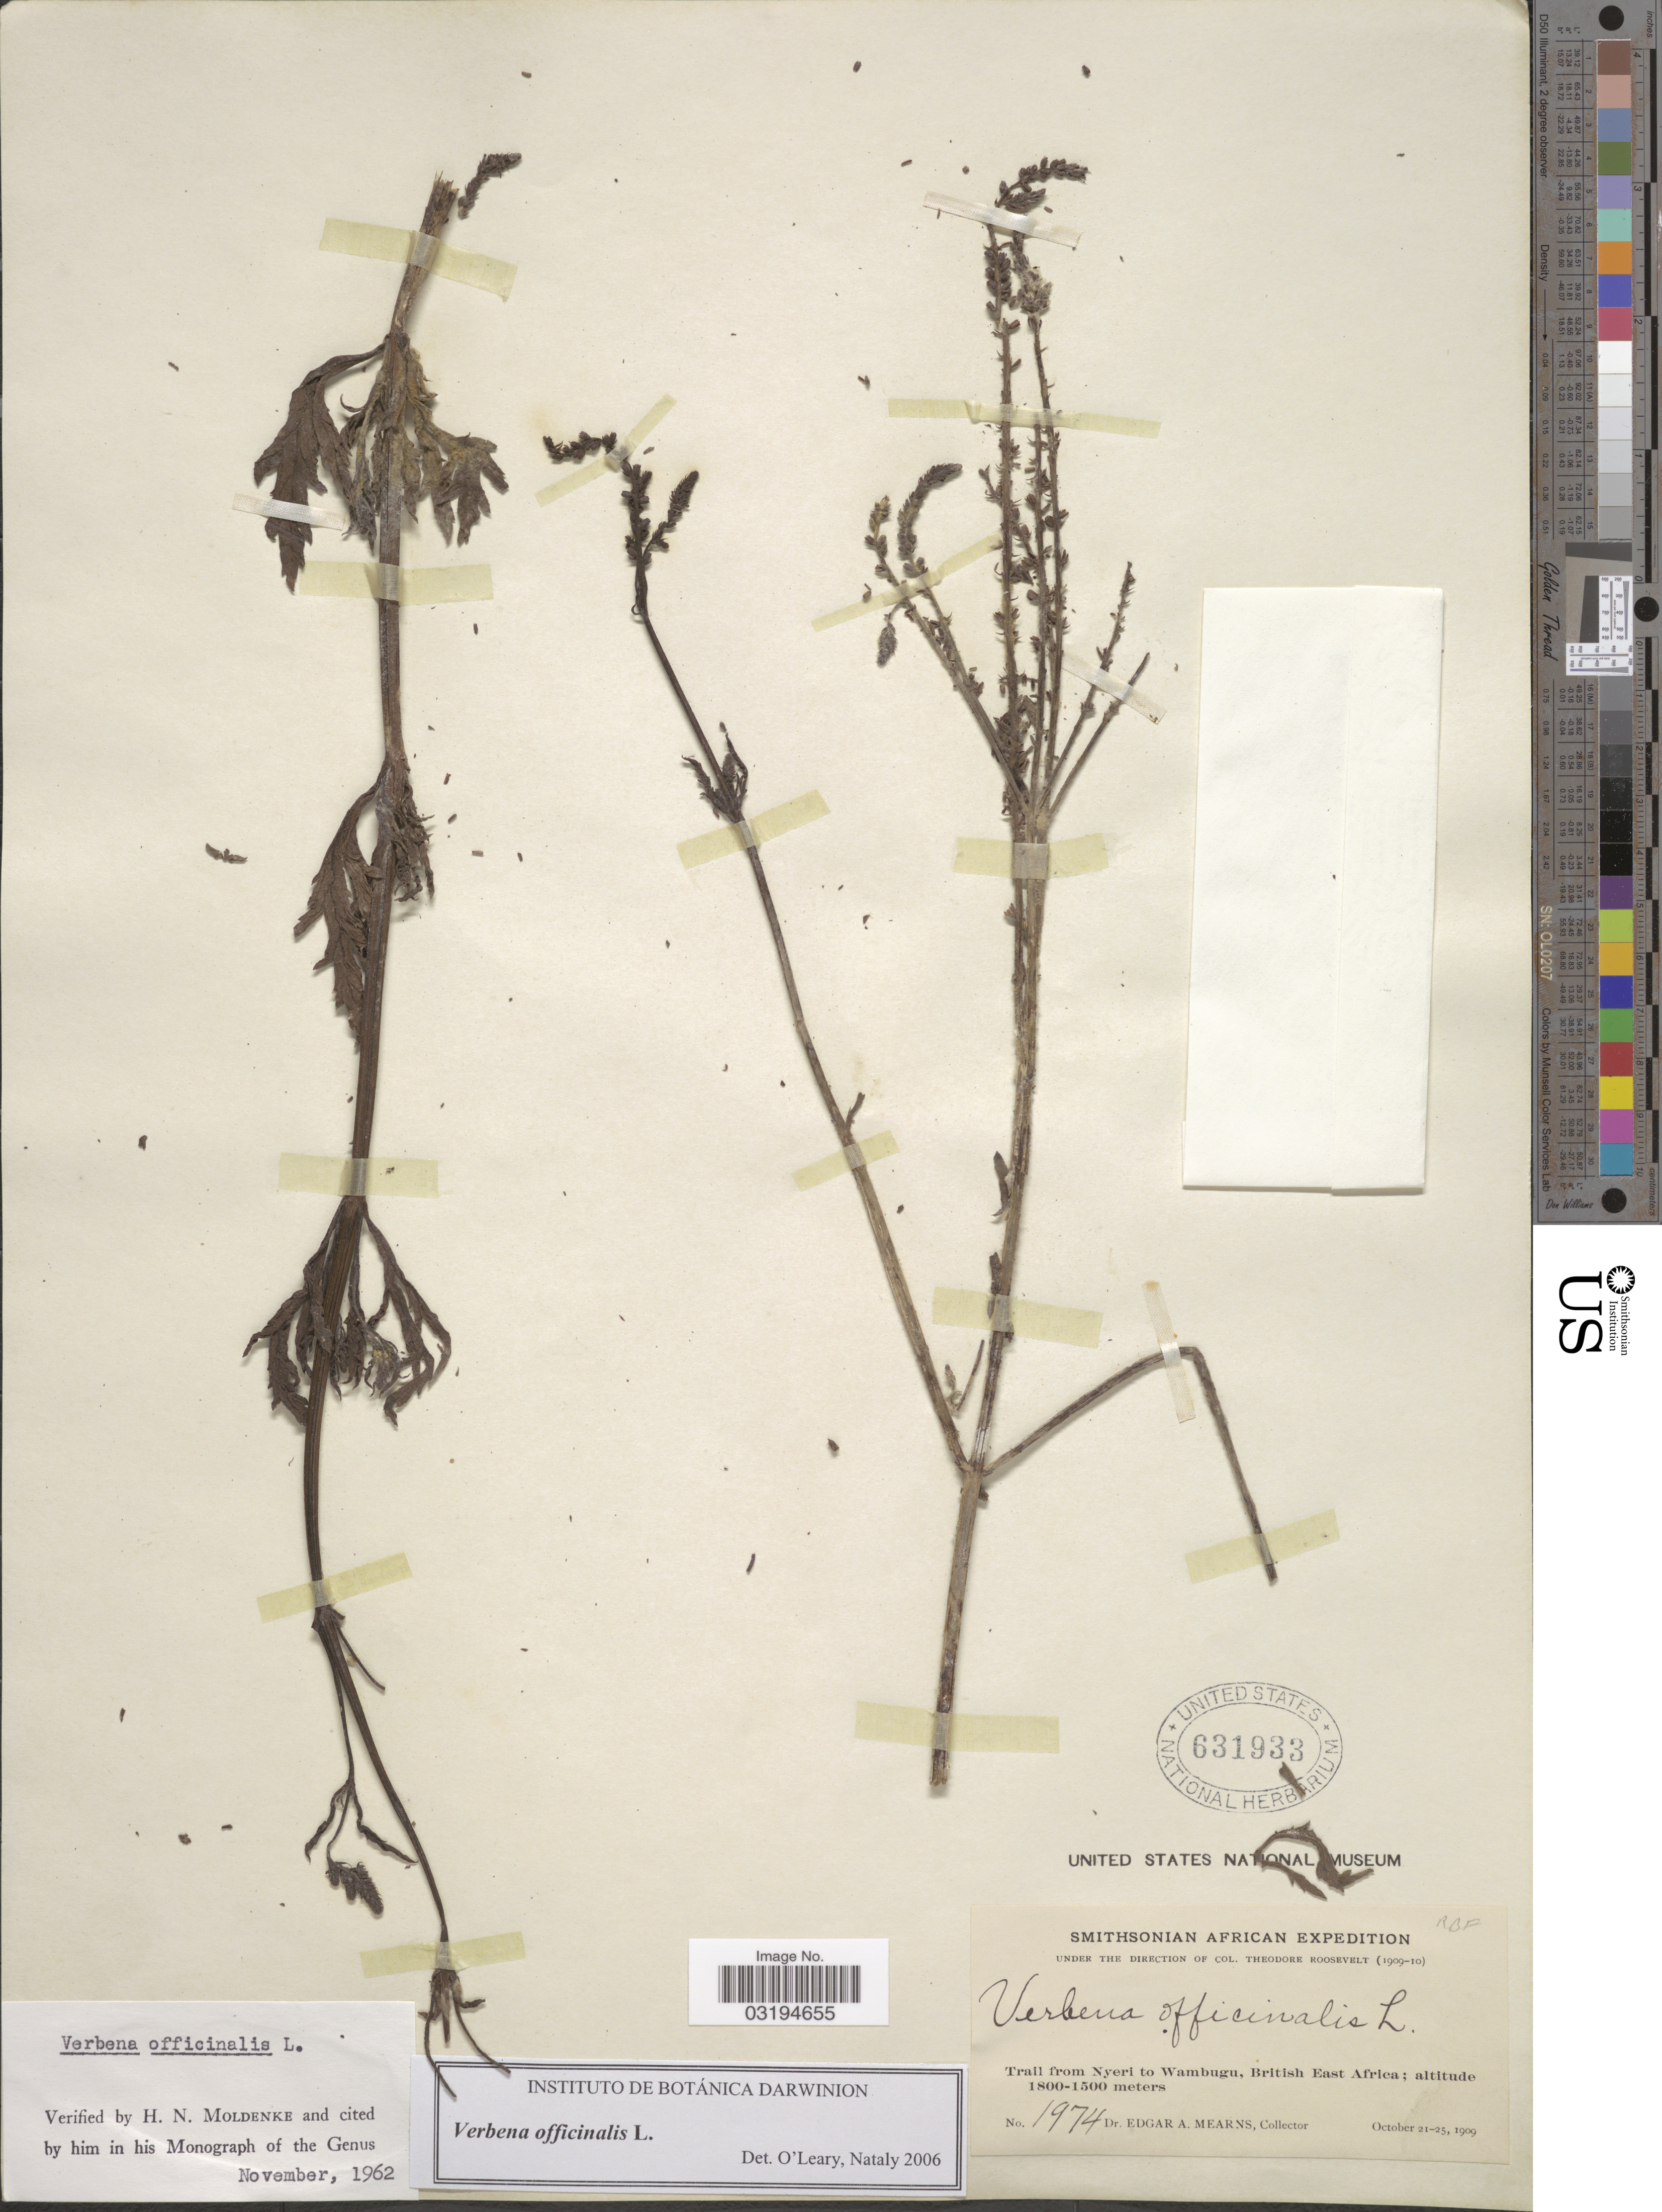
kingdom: Plantae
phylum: Tracheophyta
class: Magnoliopsida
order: Lamiales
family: Verbenaceae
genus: Verbena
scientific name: Verbena officinalis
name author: L.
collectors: E. A. Mearns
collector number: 1974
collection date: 1909-10-21/1909-10-25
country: Kenya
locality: Trail from Nyeri to Wambugu, British East Africa.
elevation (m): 1500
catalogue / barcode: US 631933